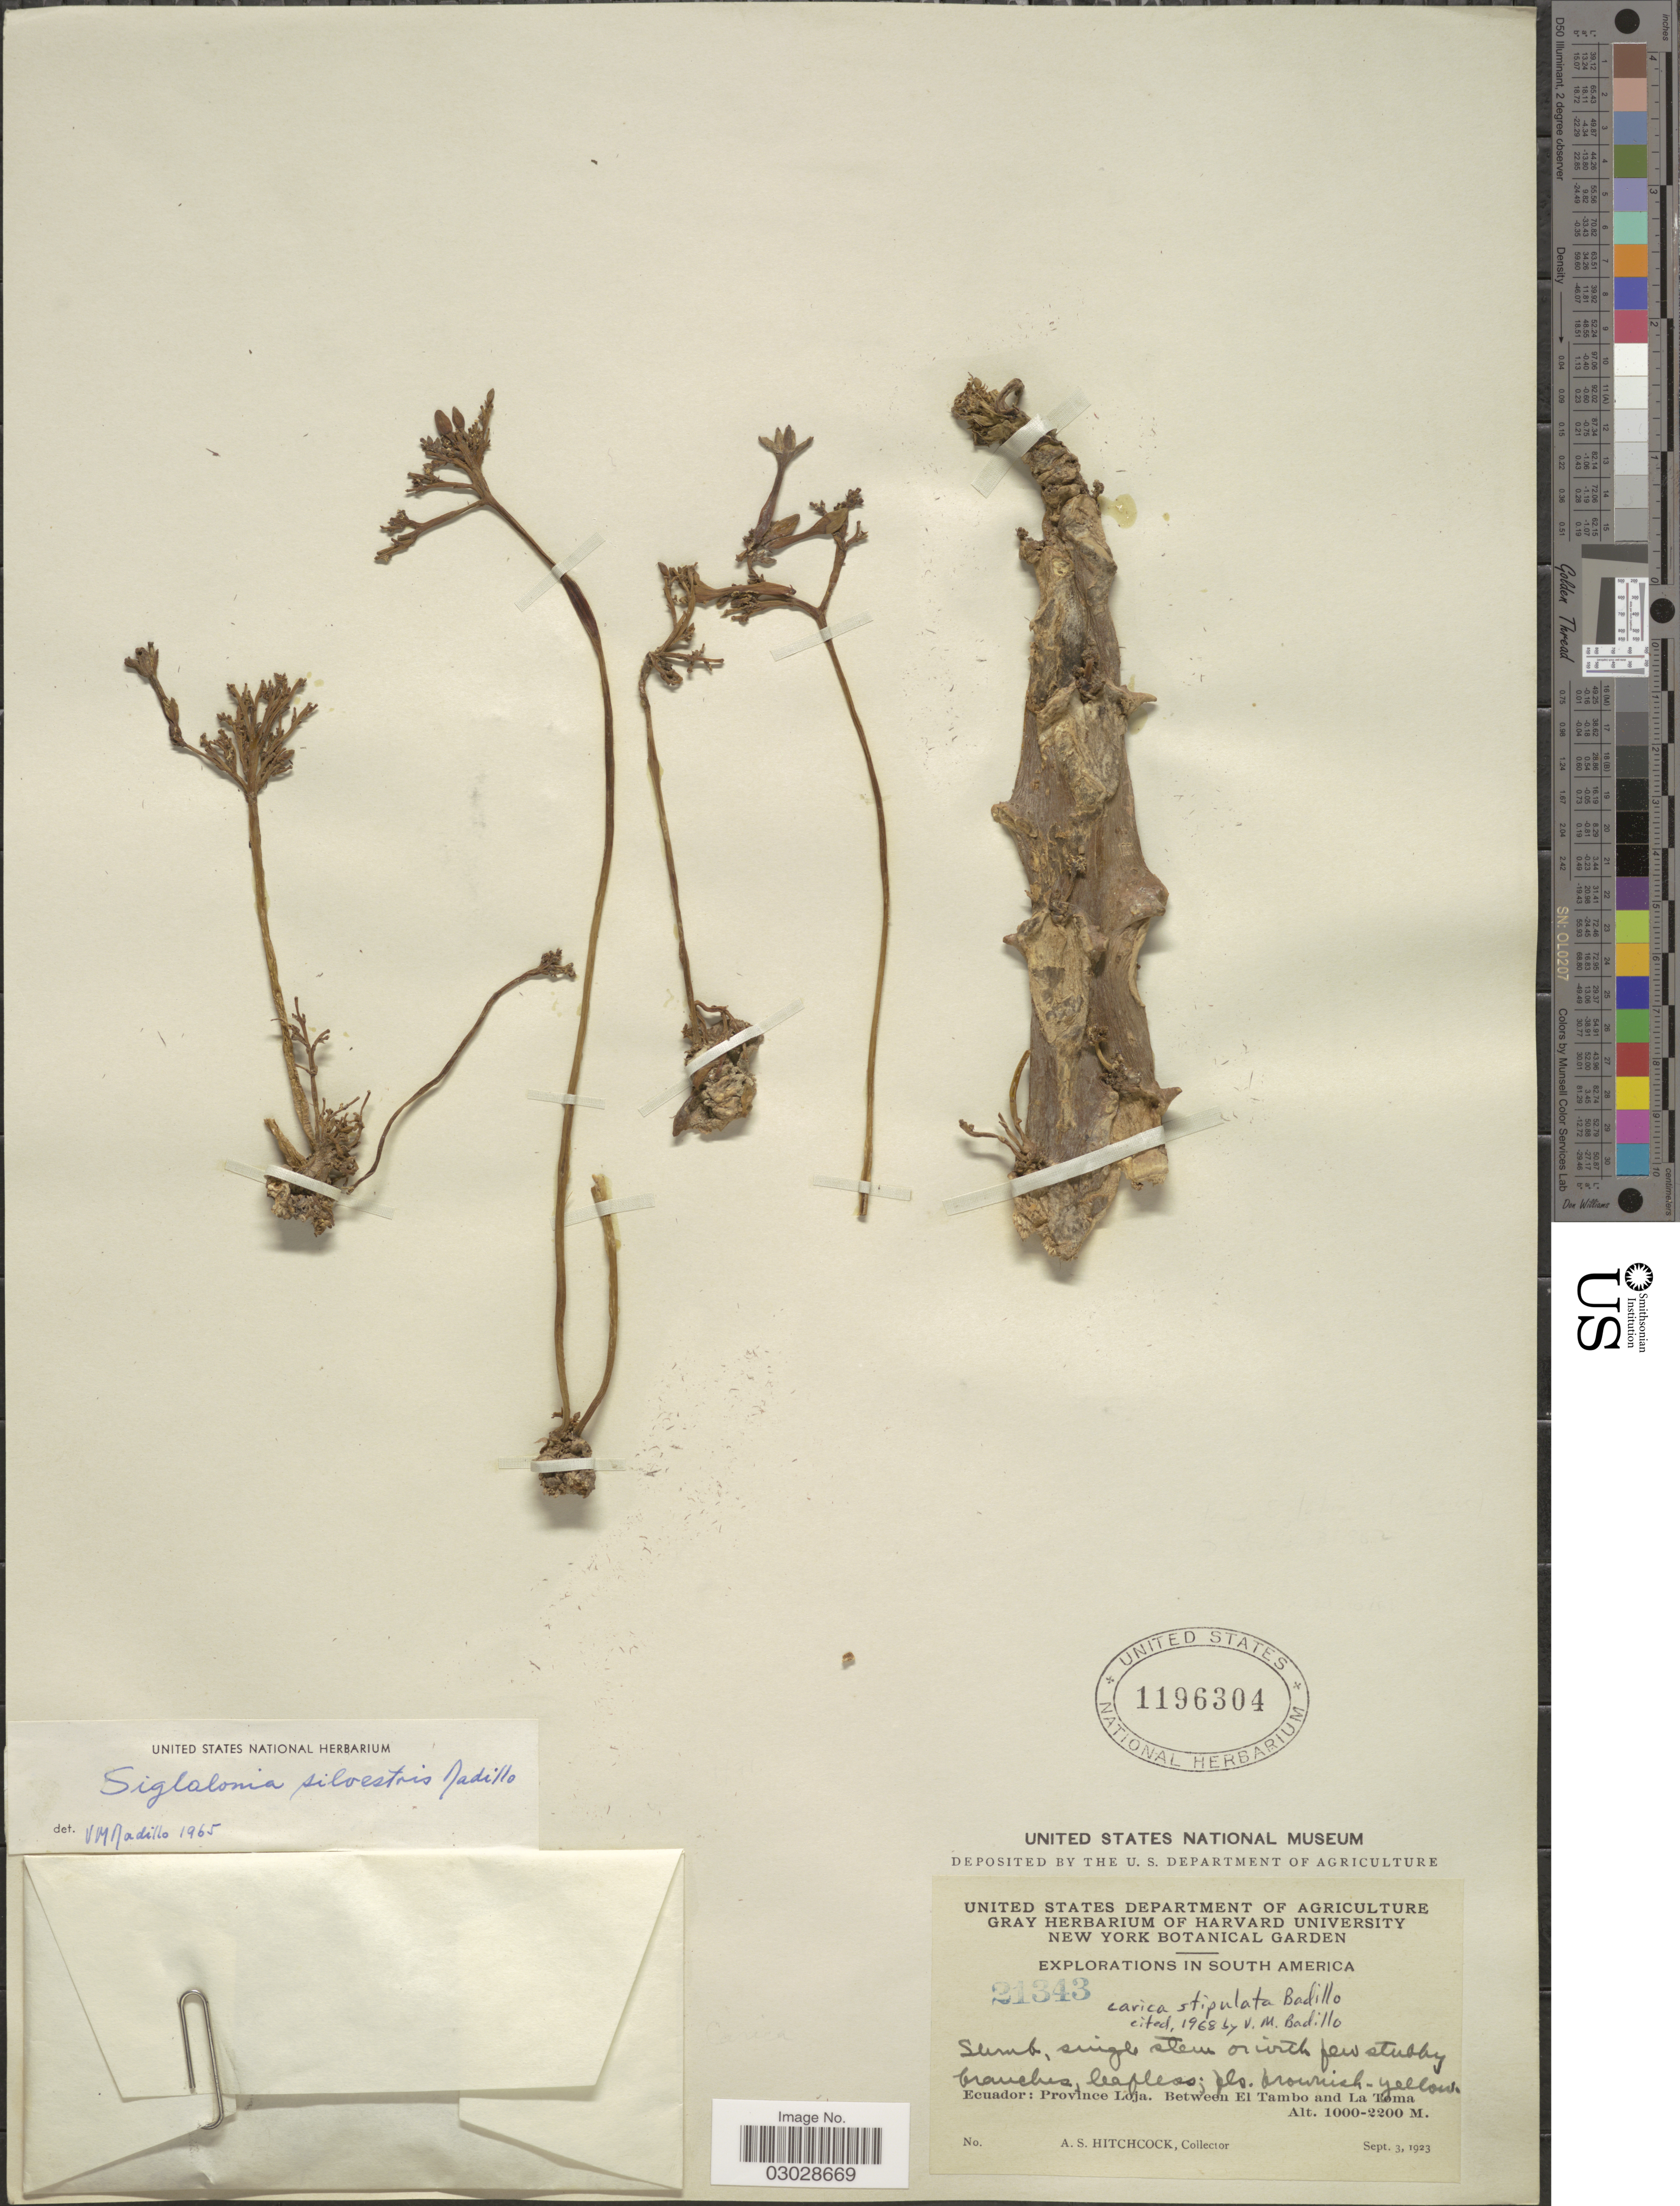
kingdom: Plantae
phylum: Tracheophyta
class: Magnoliopsida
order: Brassicales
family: Caricaceae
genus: Vasconcellea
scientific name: Vasconcellea stipulata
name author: (V.M. Badillo) V.M. Badillo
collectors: A. S. Hitchcock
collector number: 21343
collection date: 1923-09-03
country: Ecuador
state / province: Loja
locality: Between El Tambo and La Toma.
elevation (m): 1000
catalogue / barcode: US 1196304